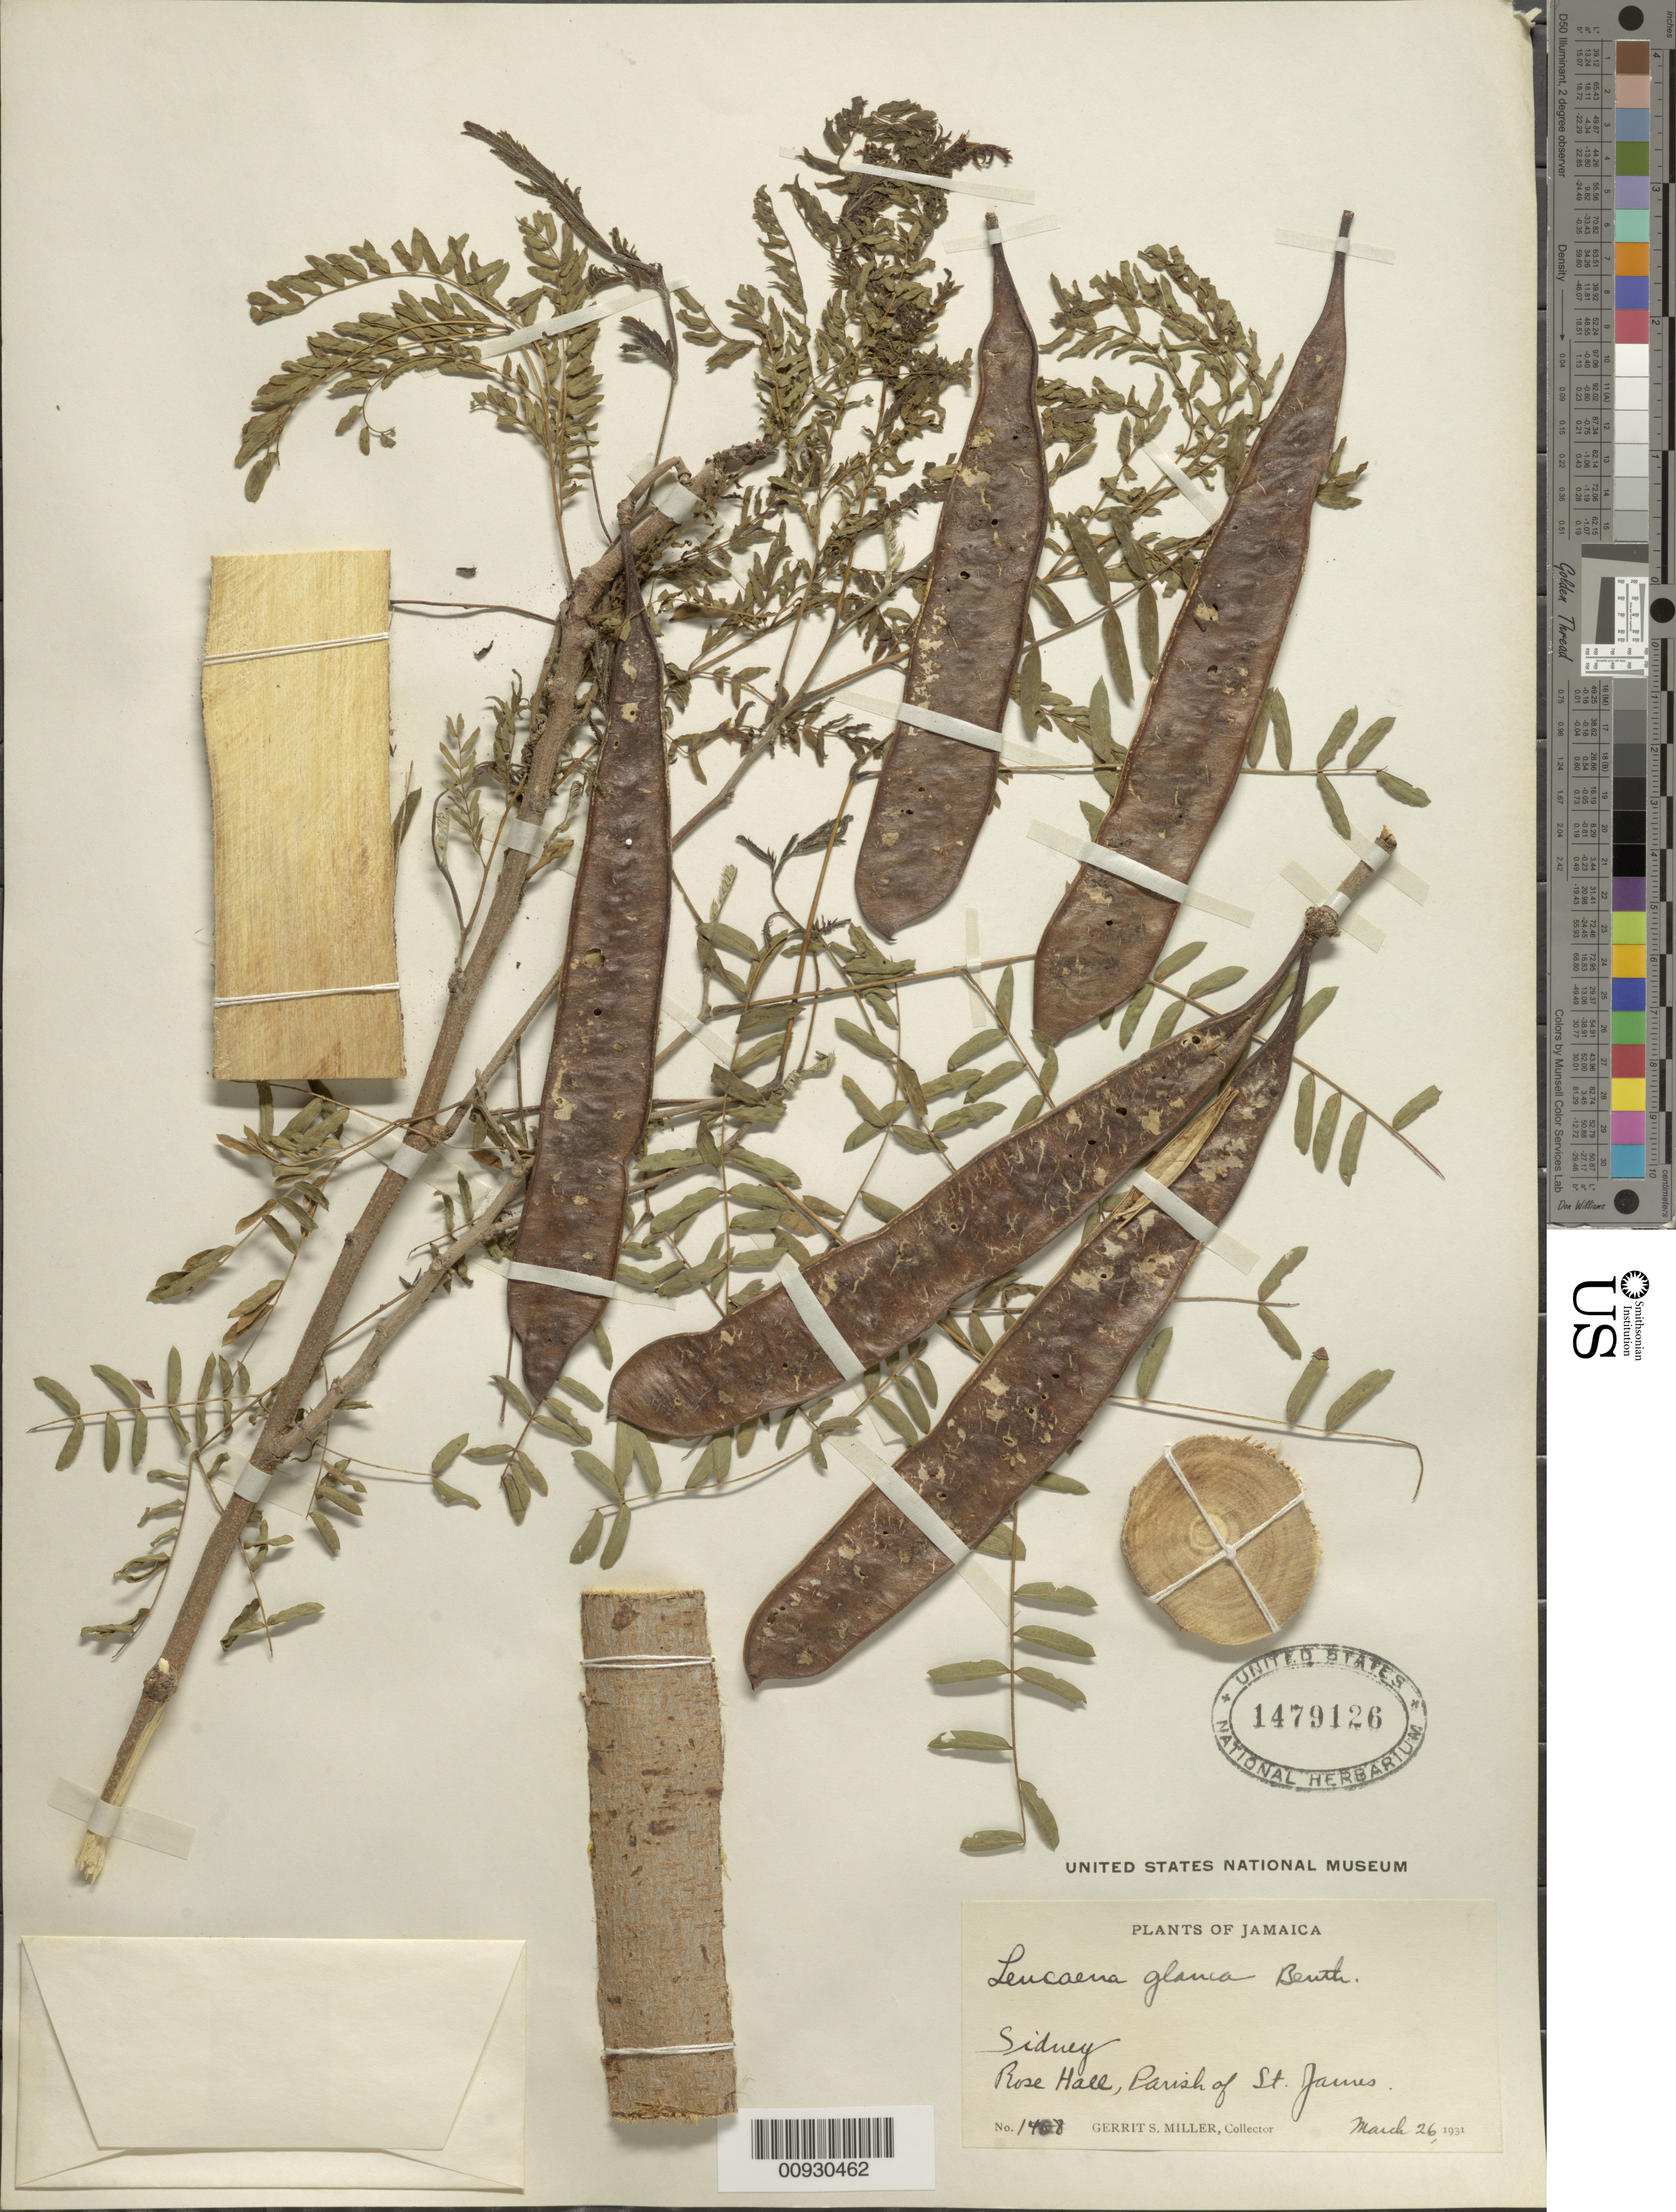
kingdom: Plantae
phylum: Tracheophyta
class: Magnoliopsida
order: Fabales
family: Fabaceae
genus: Leucaena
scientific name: Leucaena leucocephala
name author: (Lam.) de Wit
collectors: G. S. Miller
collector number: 1468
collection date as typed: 26 Mar 1931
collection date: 1931-03-26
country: Jamaica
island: Jamaica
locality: Sidney, Rose Hall, Parish of St. James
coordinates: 0 N, 0 E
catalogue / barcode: US 1479126